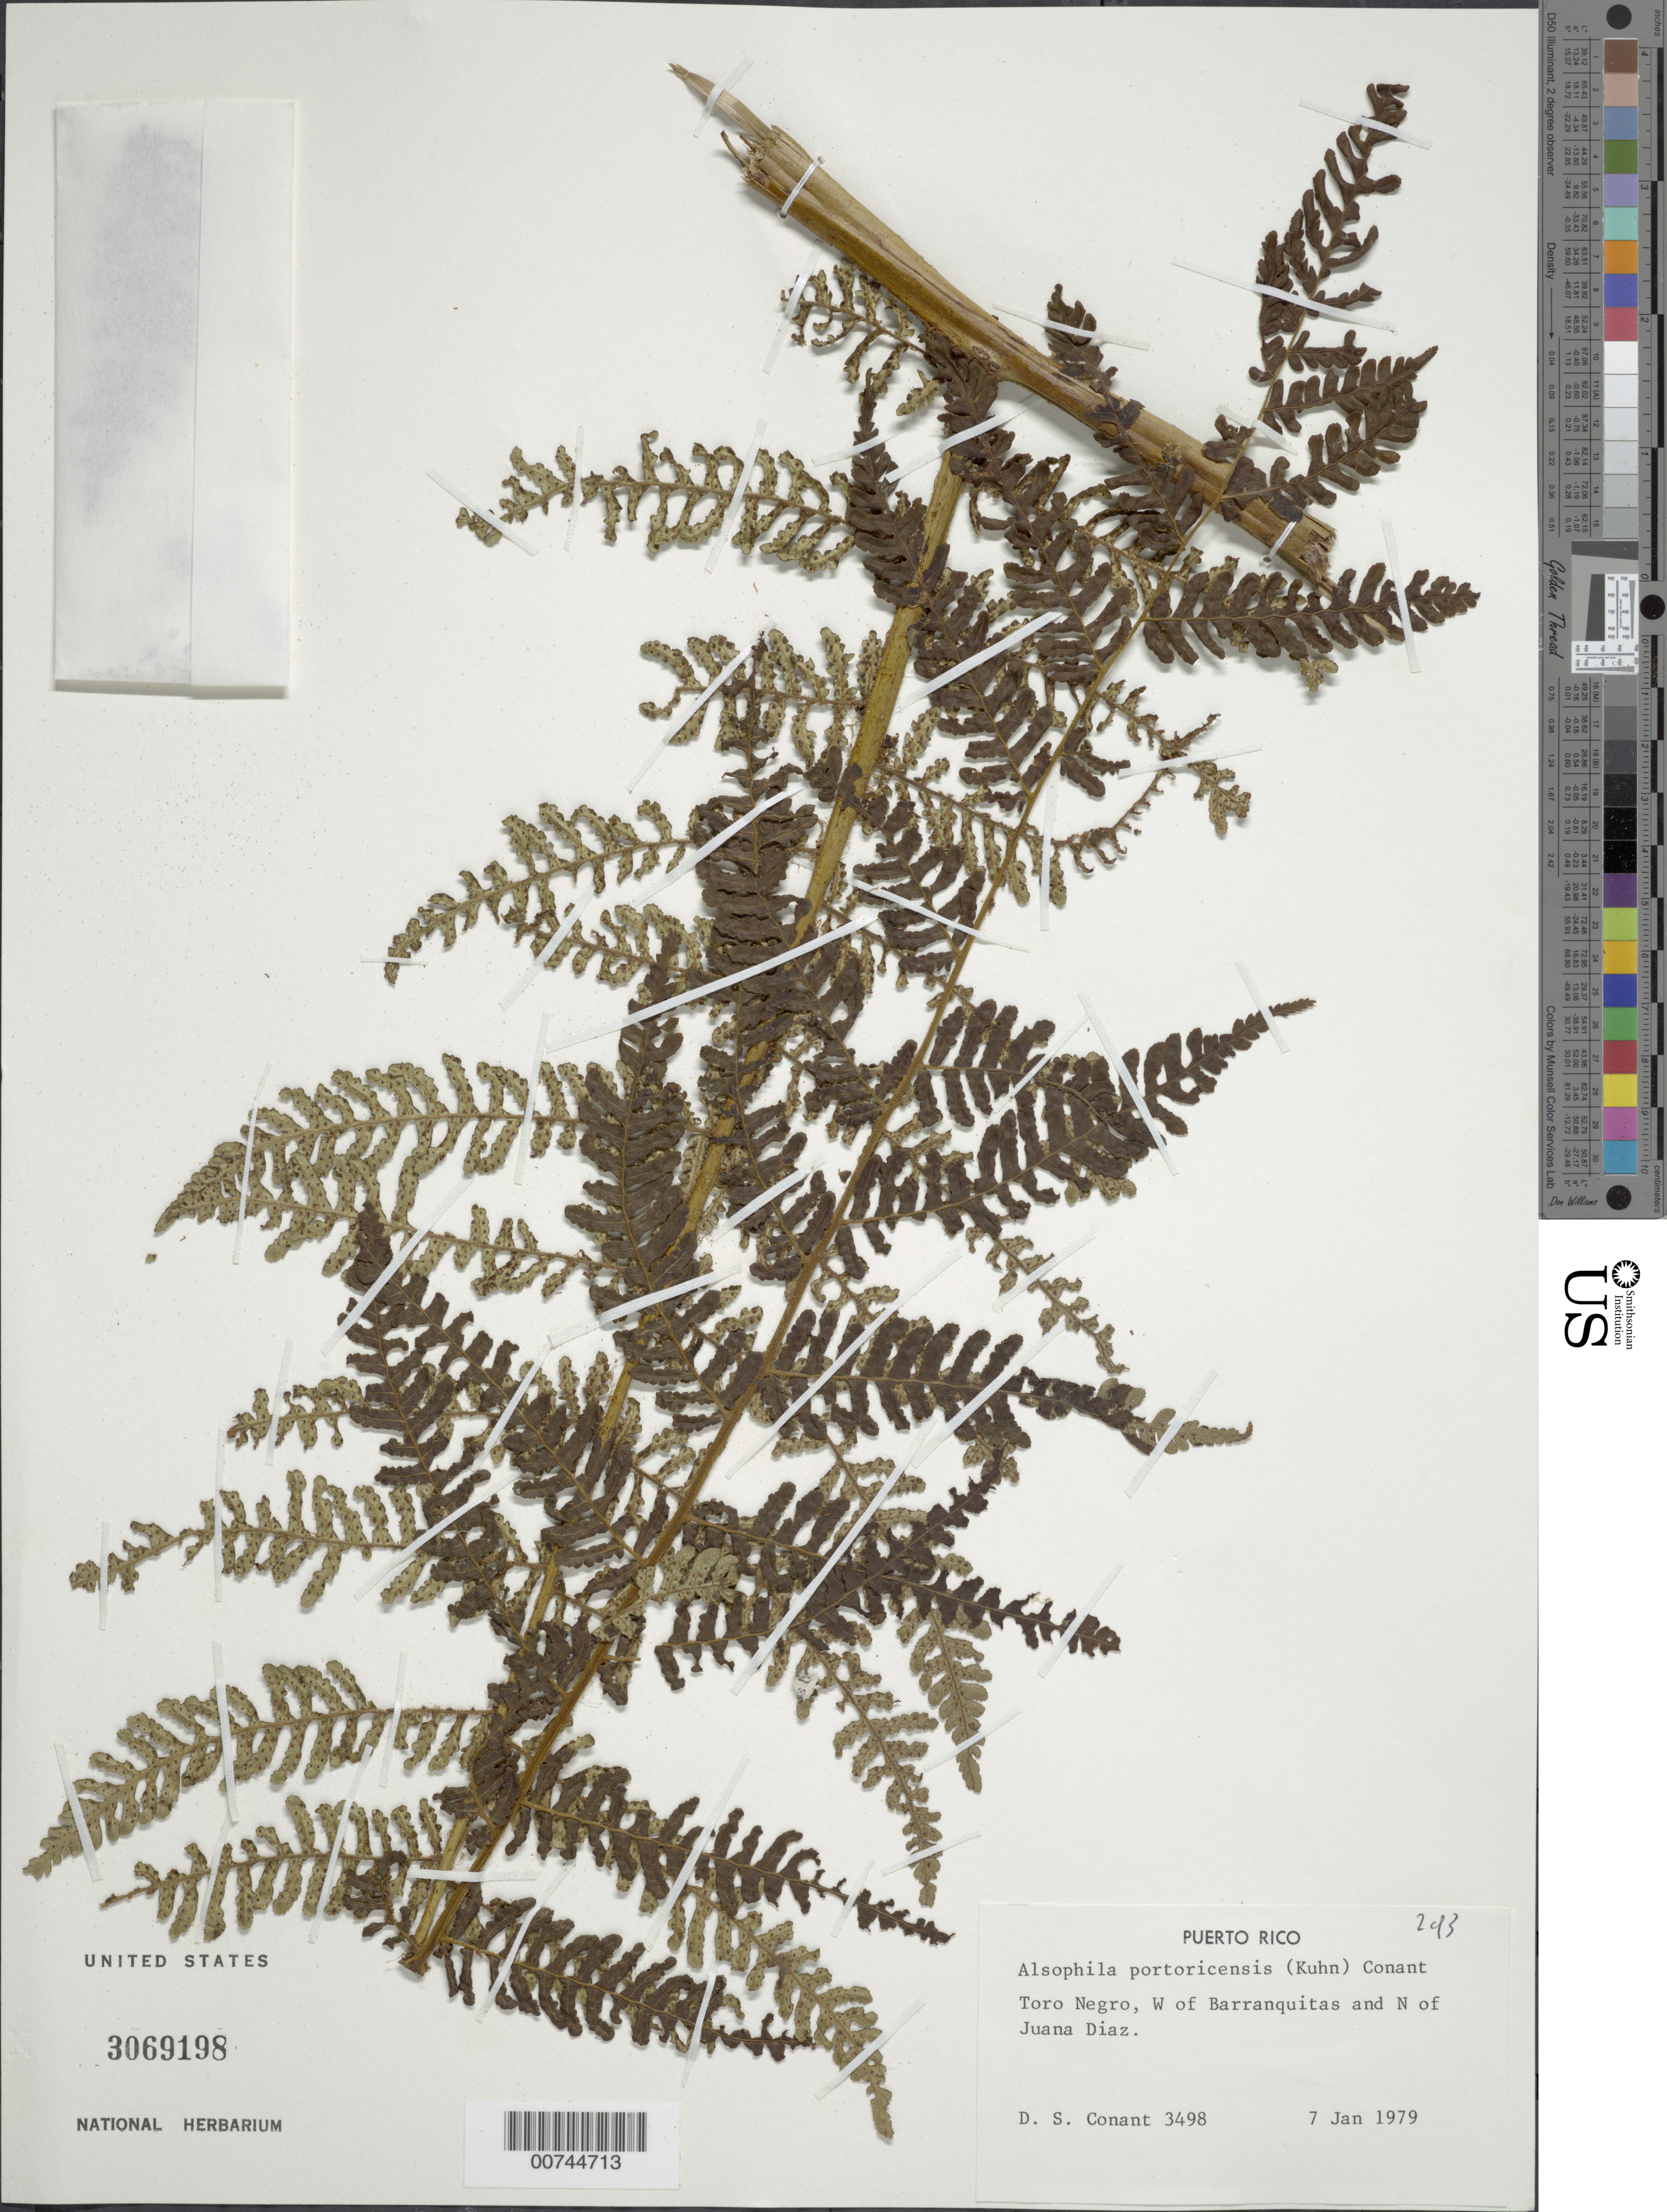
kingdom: Plantae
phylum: Tracheophyta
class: Polypodiopsida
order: Cyatheales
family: Cyatheaceae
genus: Alsophila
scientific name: Alsophila portoricensis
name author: (Spreng. ex Kuhn) D.S. Conant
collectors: D. S. Conant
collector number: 3498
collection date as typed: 07 Jan 1979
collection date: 1979-01-07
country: Puerto Rico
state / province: Villalba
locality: Toro Negro, W of Barranquitas and N of Juana Diaz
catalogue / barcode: US 3069198